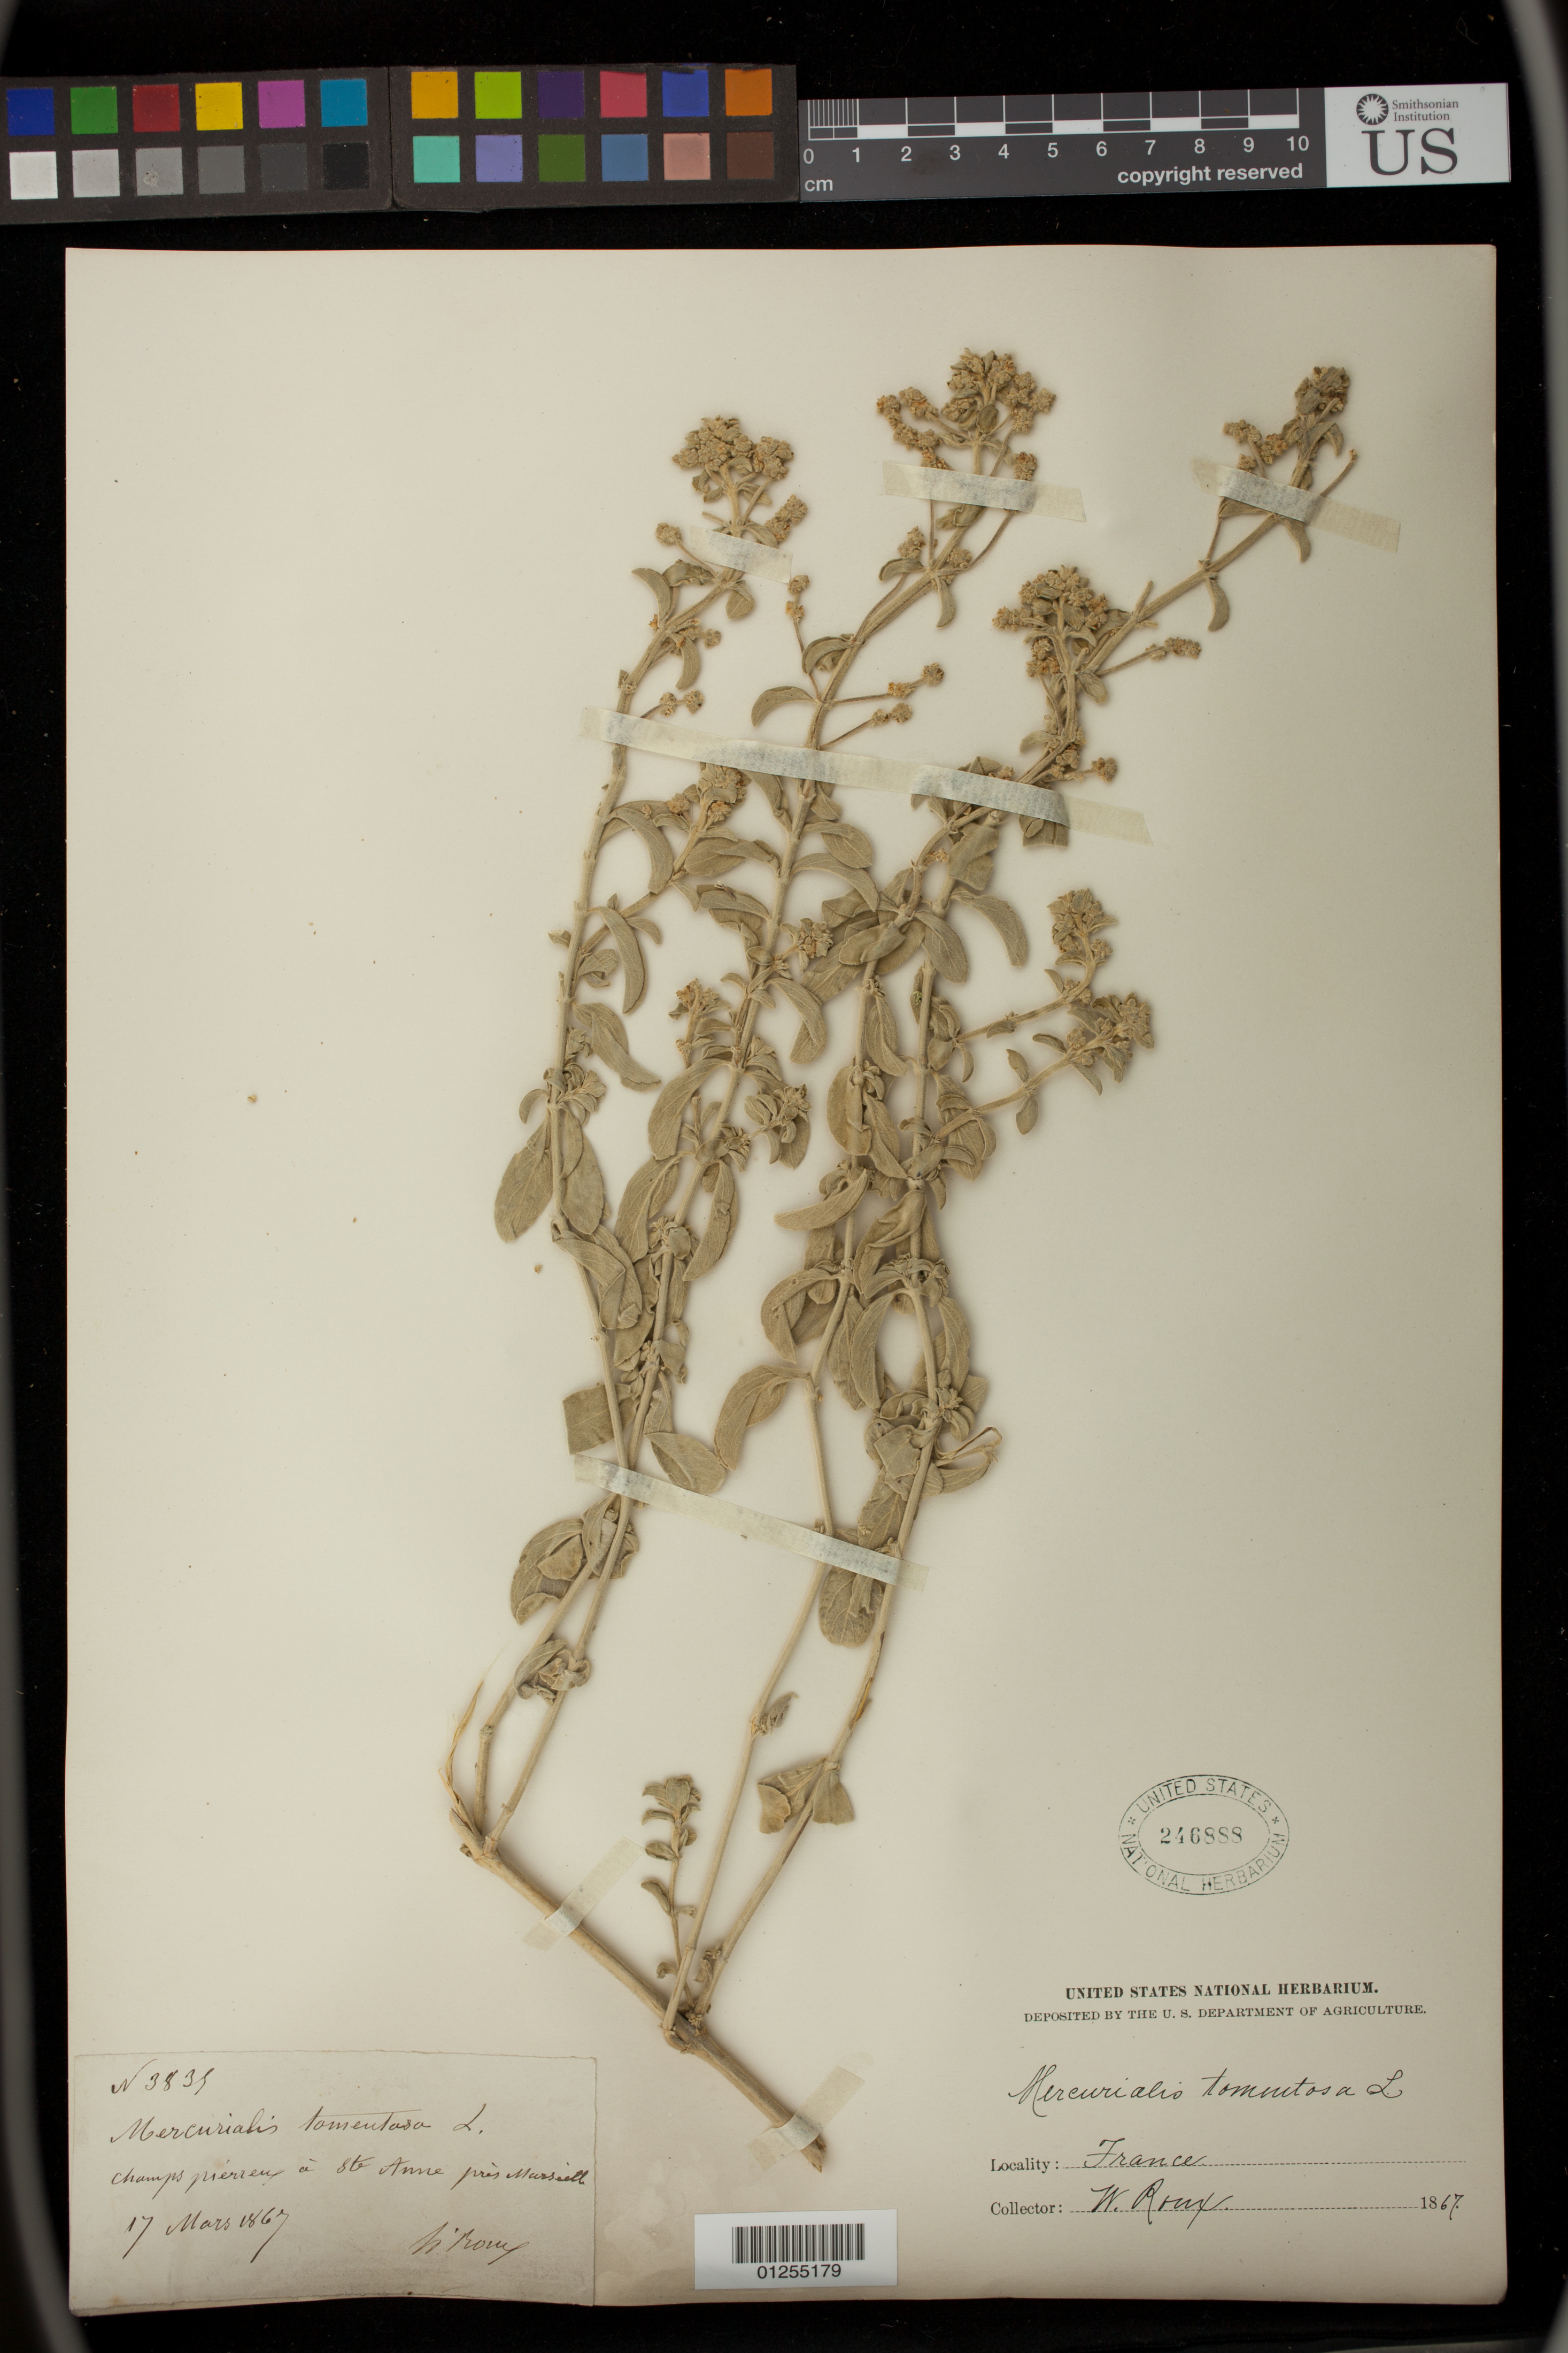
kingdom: Plantae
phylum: Tracheophyta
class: Magnoliopsida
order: Malpighiales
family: Euphorbiaceae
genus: Mercurialis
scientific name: Mercurialis tomentosa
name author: L.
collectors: N. Roux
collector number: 3839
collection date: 1867-03-17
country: France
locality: champs pierreux a ste Anne pres Mursieth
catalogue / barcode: US 246888